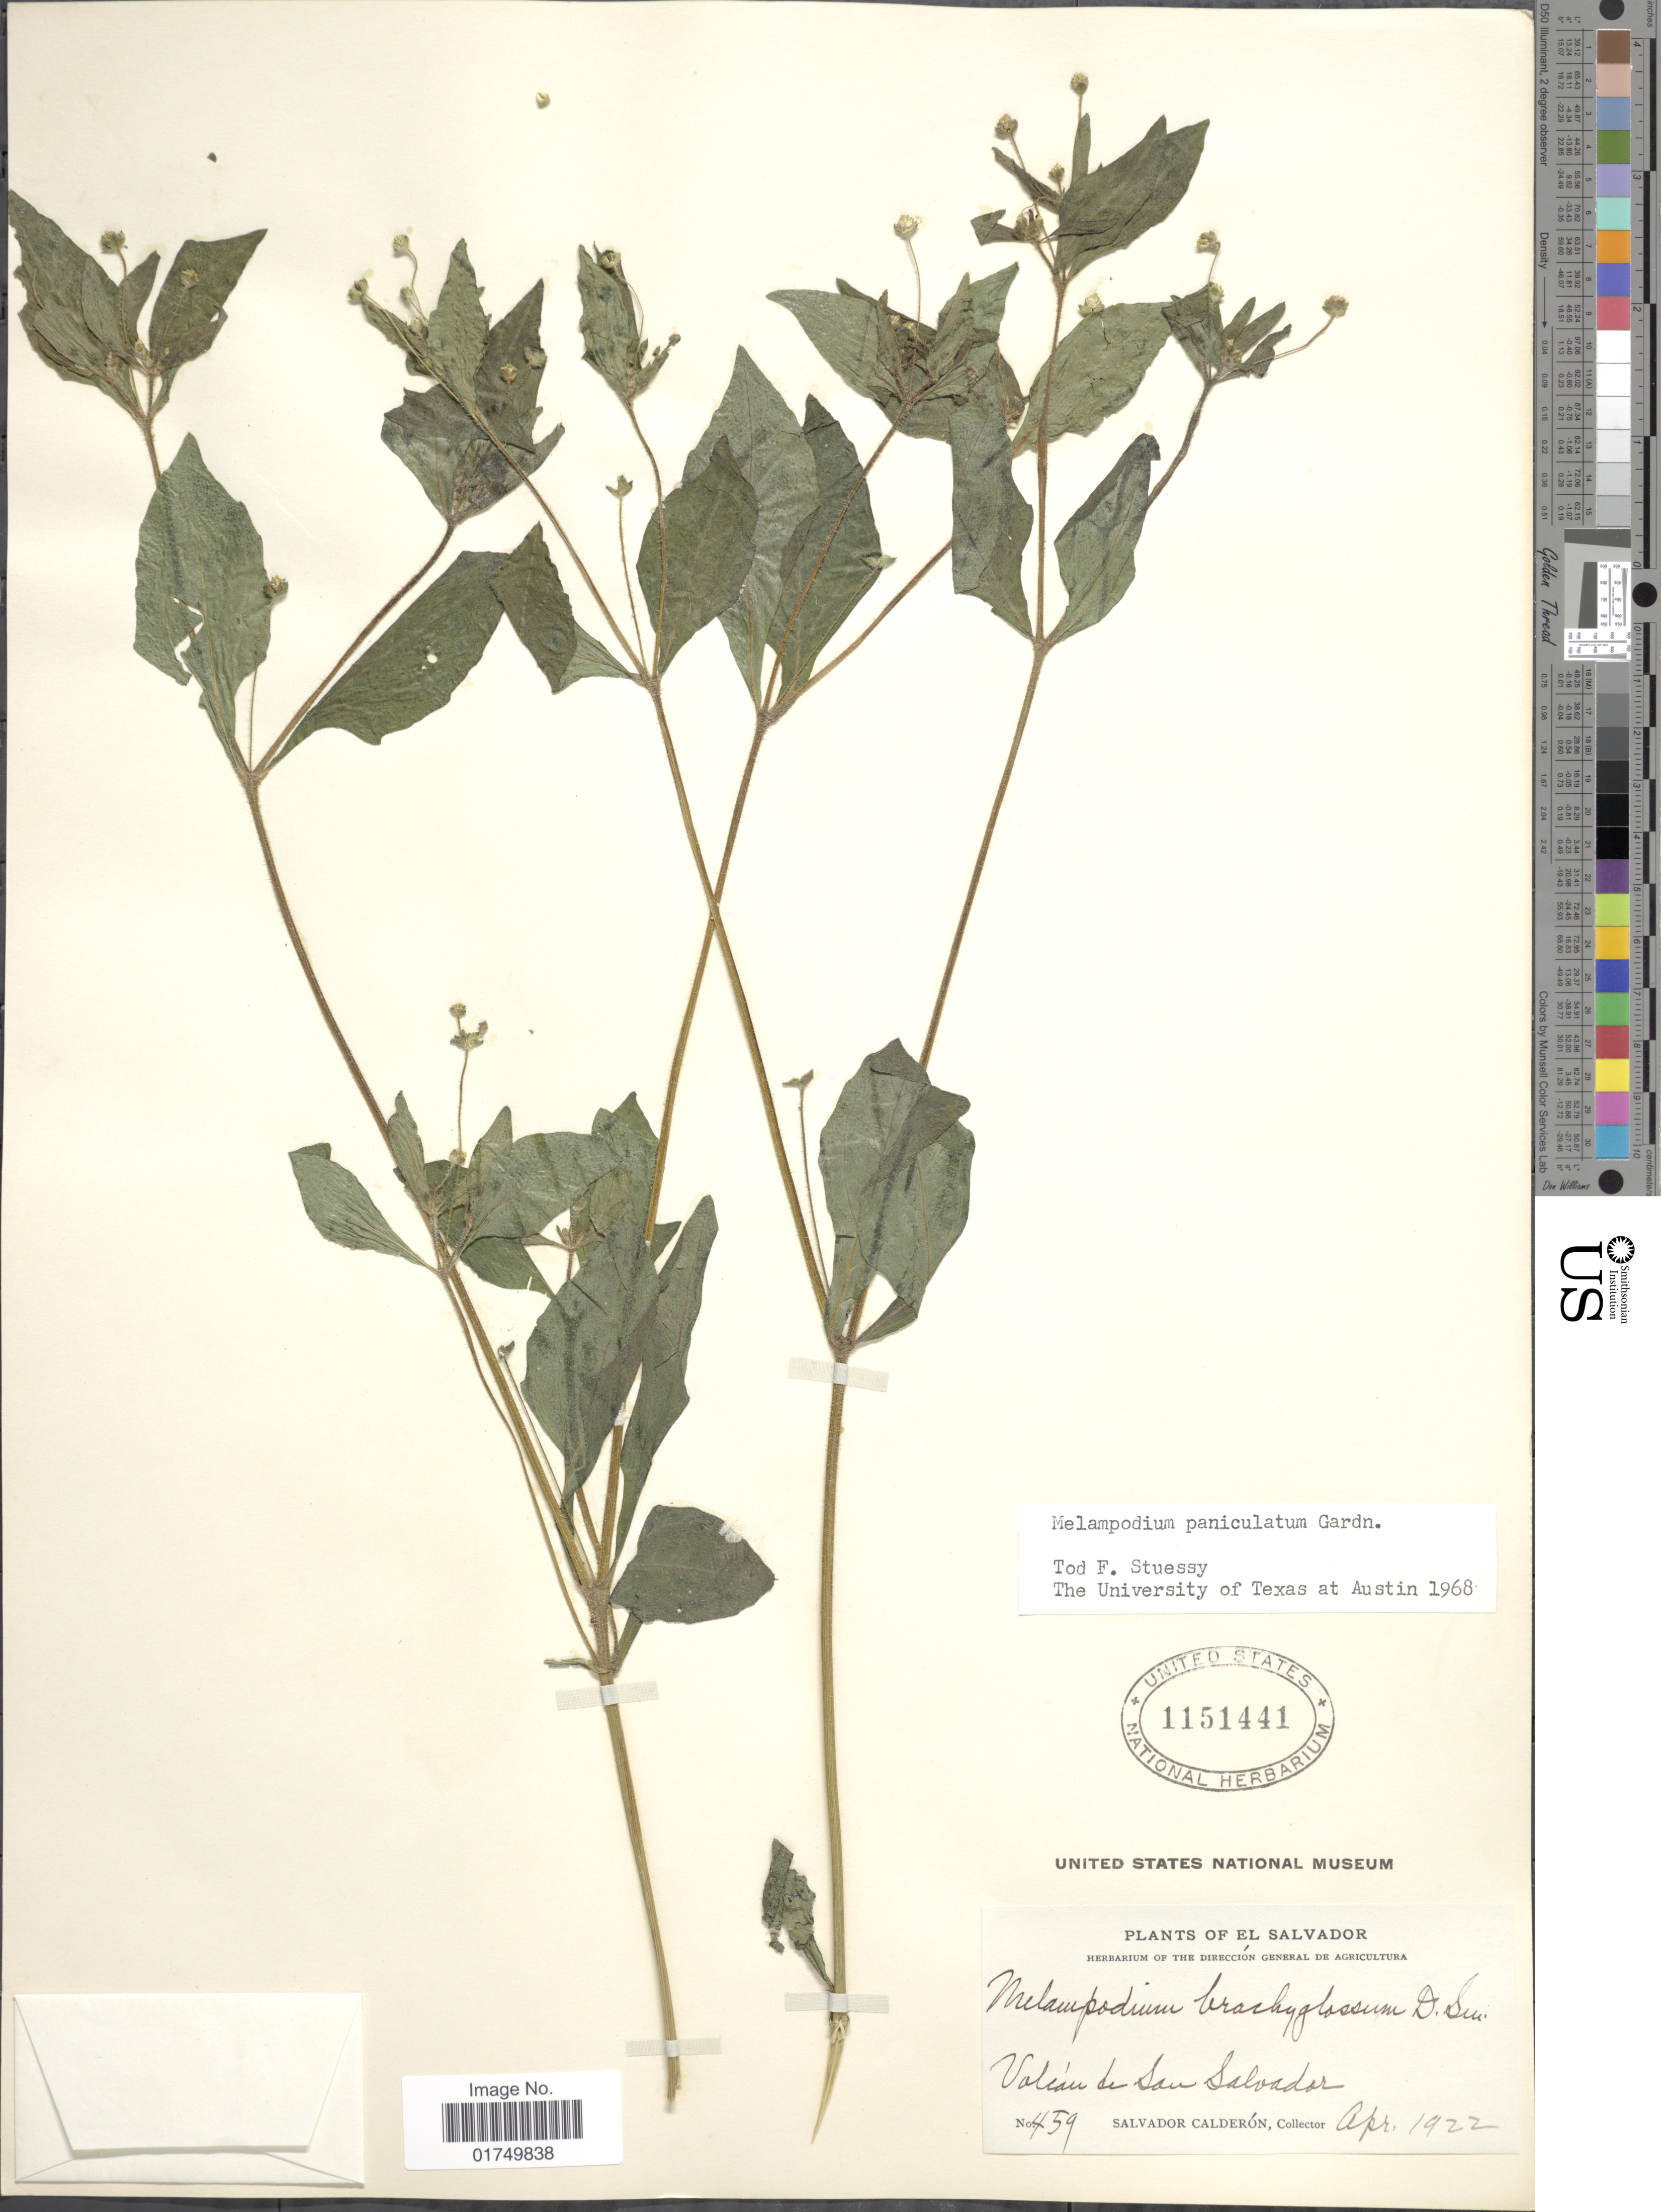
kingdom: Plantae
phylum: Tracheophyta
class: Magnoliopsida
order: Asterales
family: Asteraceae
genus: Melampodium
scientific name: Melampodium paniculatum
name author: Gardner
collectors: S. Calderón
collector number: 459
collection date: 1922-04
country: El Salvador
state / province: San Salvador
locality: Volcán de San Salvador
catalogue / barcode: US 1151441